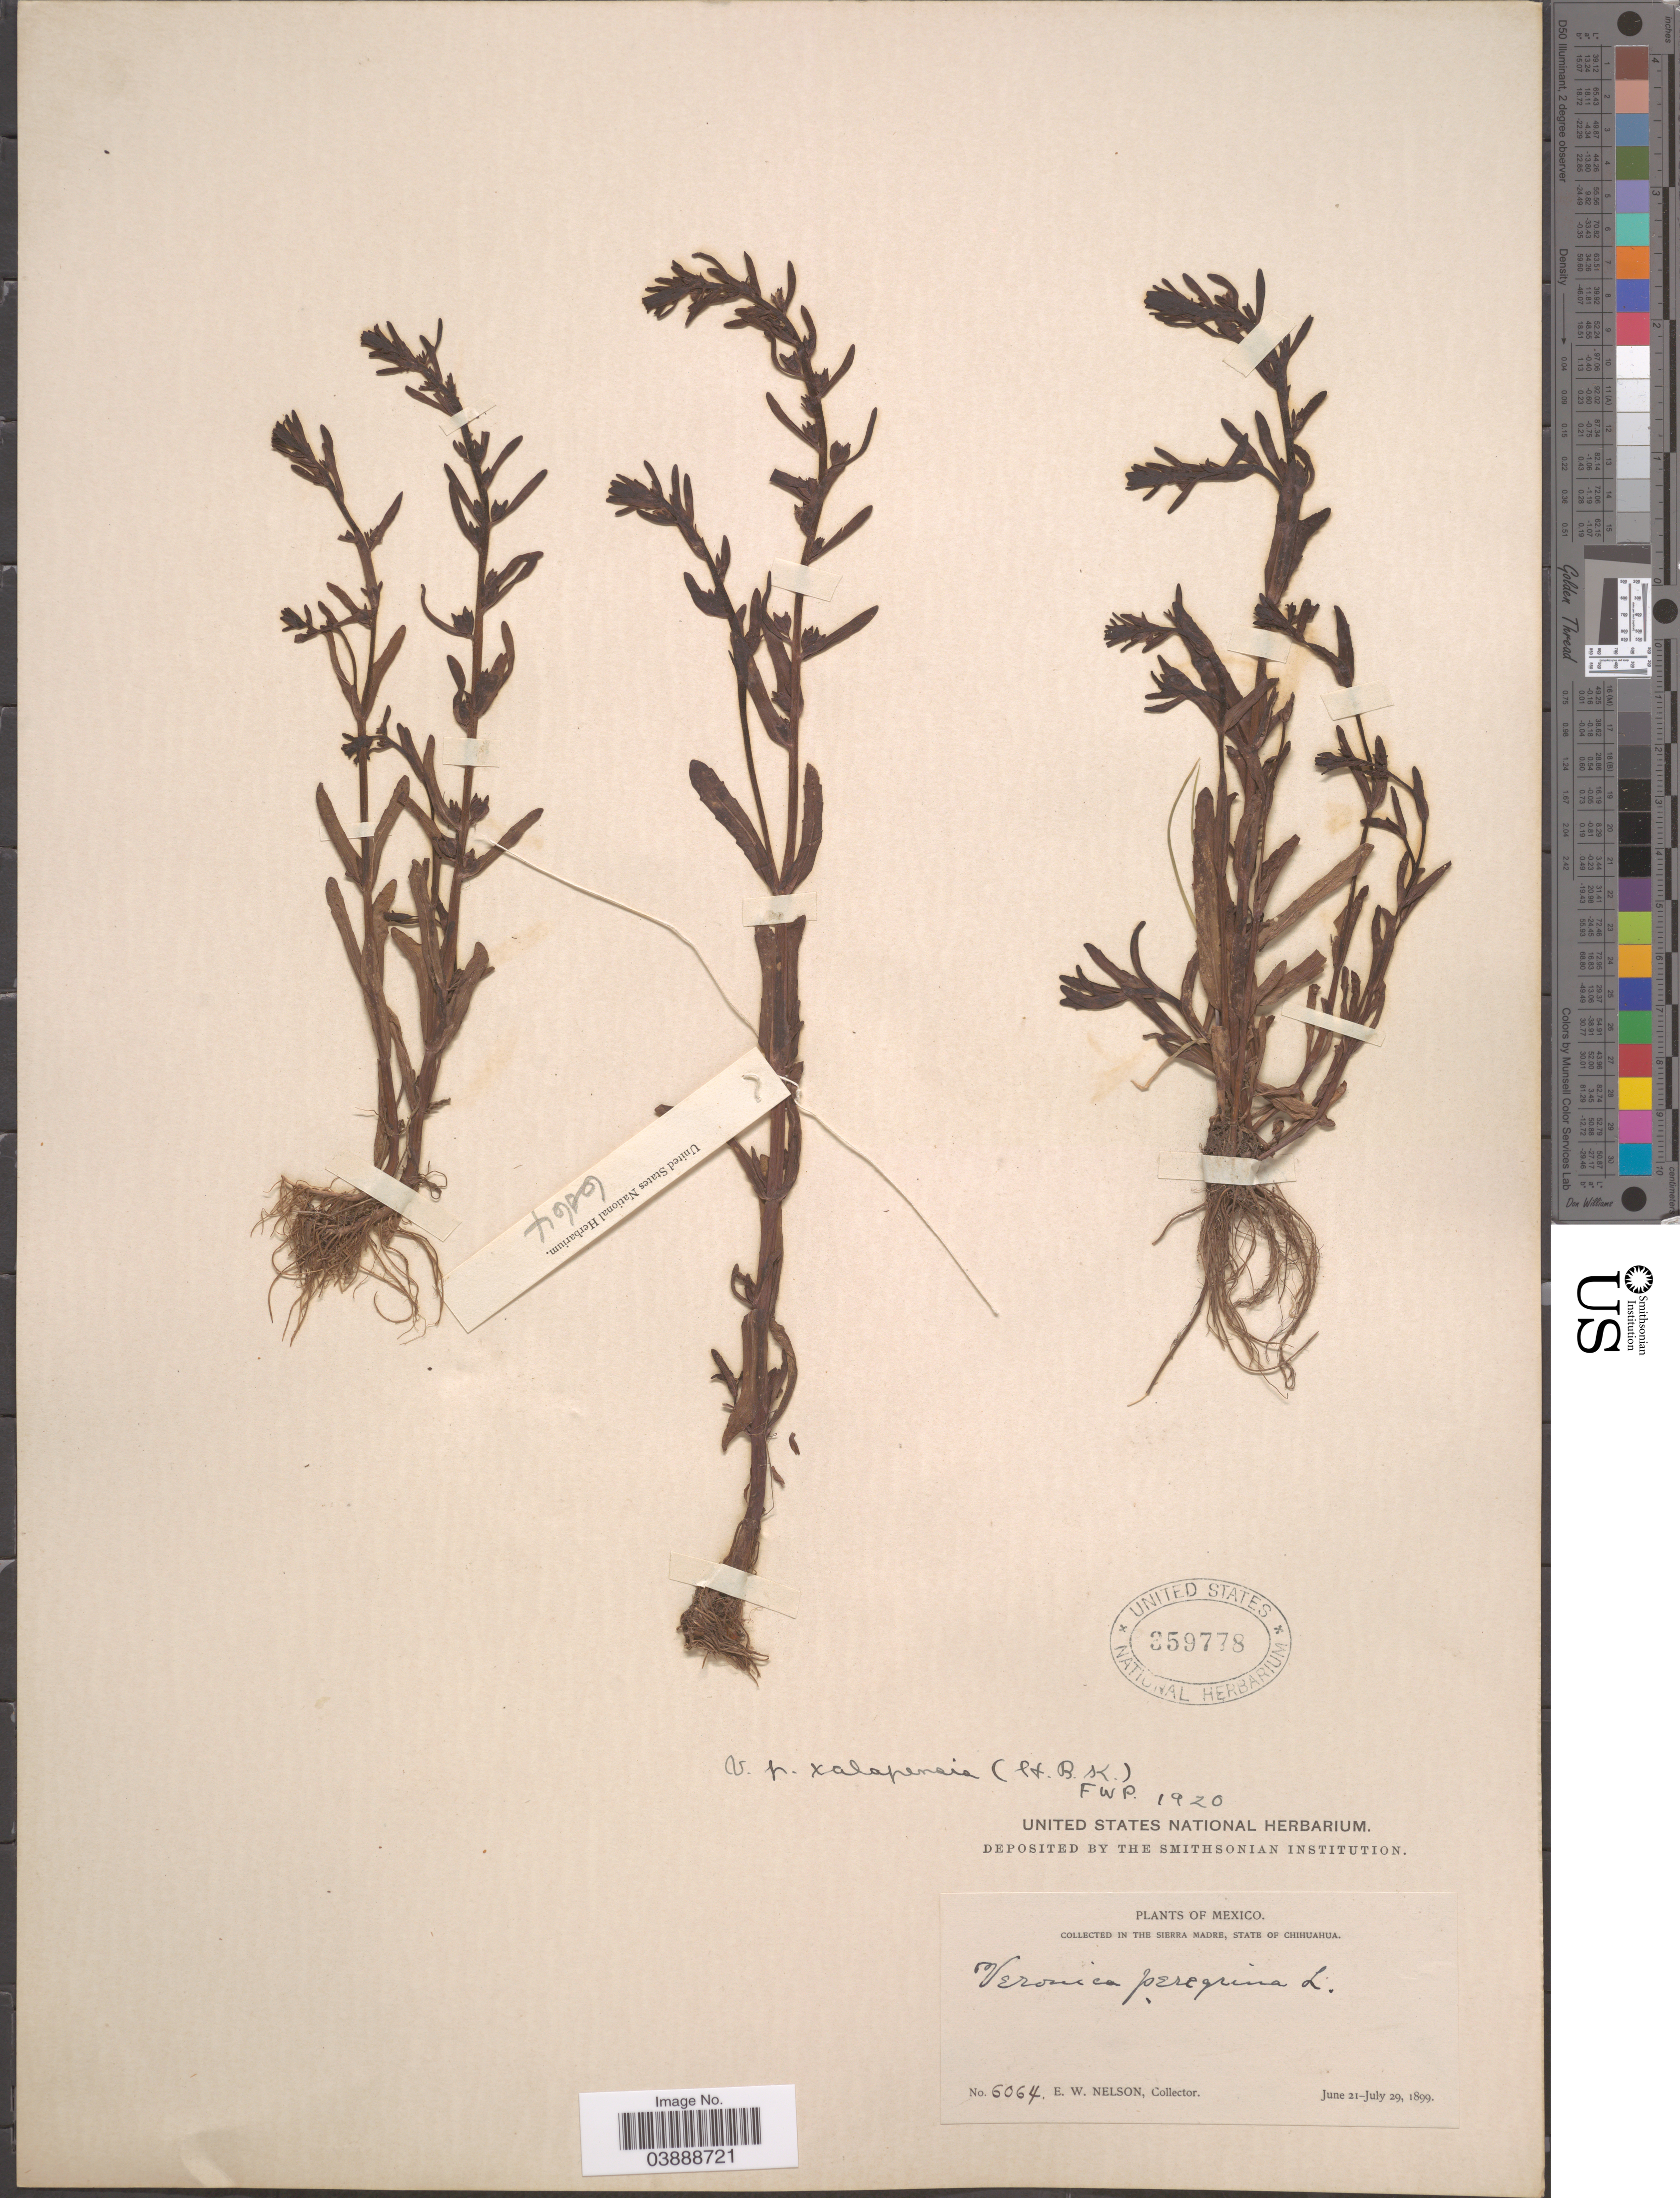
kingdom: Plantae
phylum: Tracheophyta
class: Magnoliopsida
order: Lamiales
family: Plantaginaceae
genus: Veronica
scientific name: Veronica peregrina subsp. xalapensis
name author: (Kunth) Pennell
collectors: E. W. Nelson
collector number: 6064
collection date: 1899-06-21/1899-07-29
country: Mexico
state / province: Chihuahua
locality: In the Sierra Madre.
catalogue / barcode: US 359778